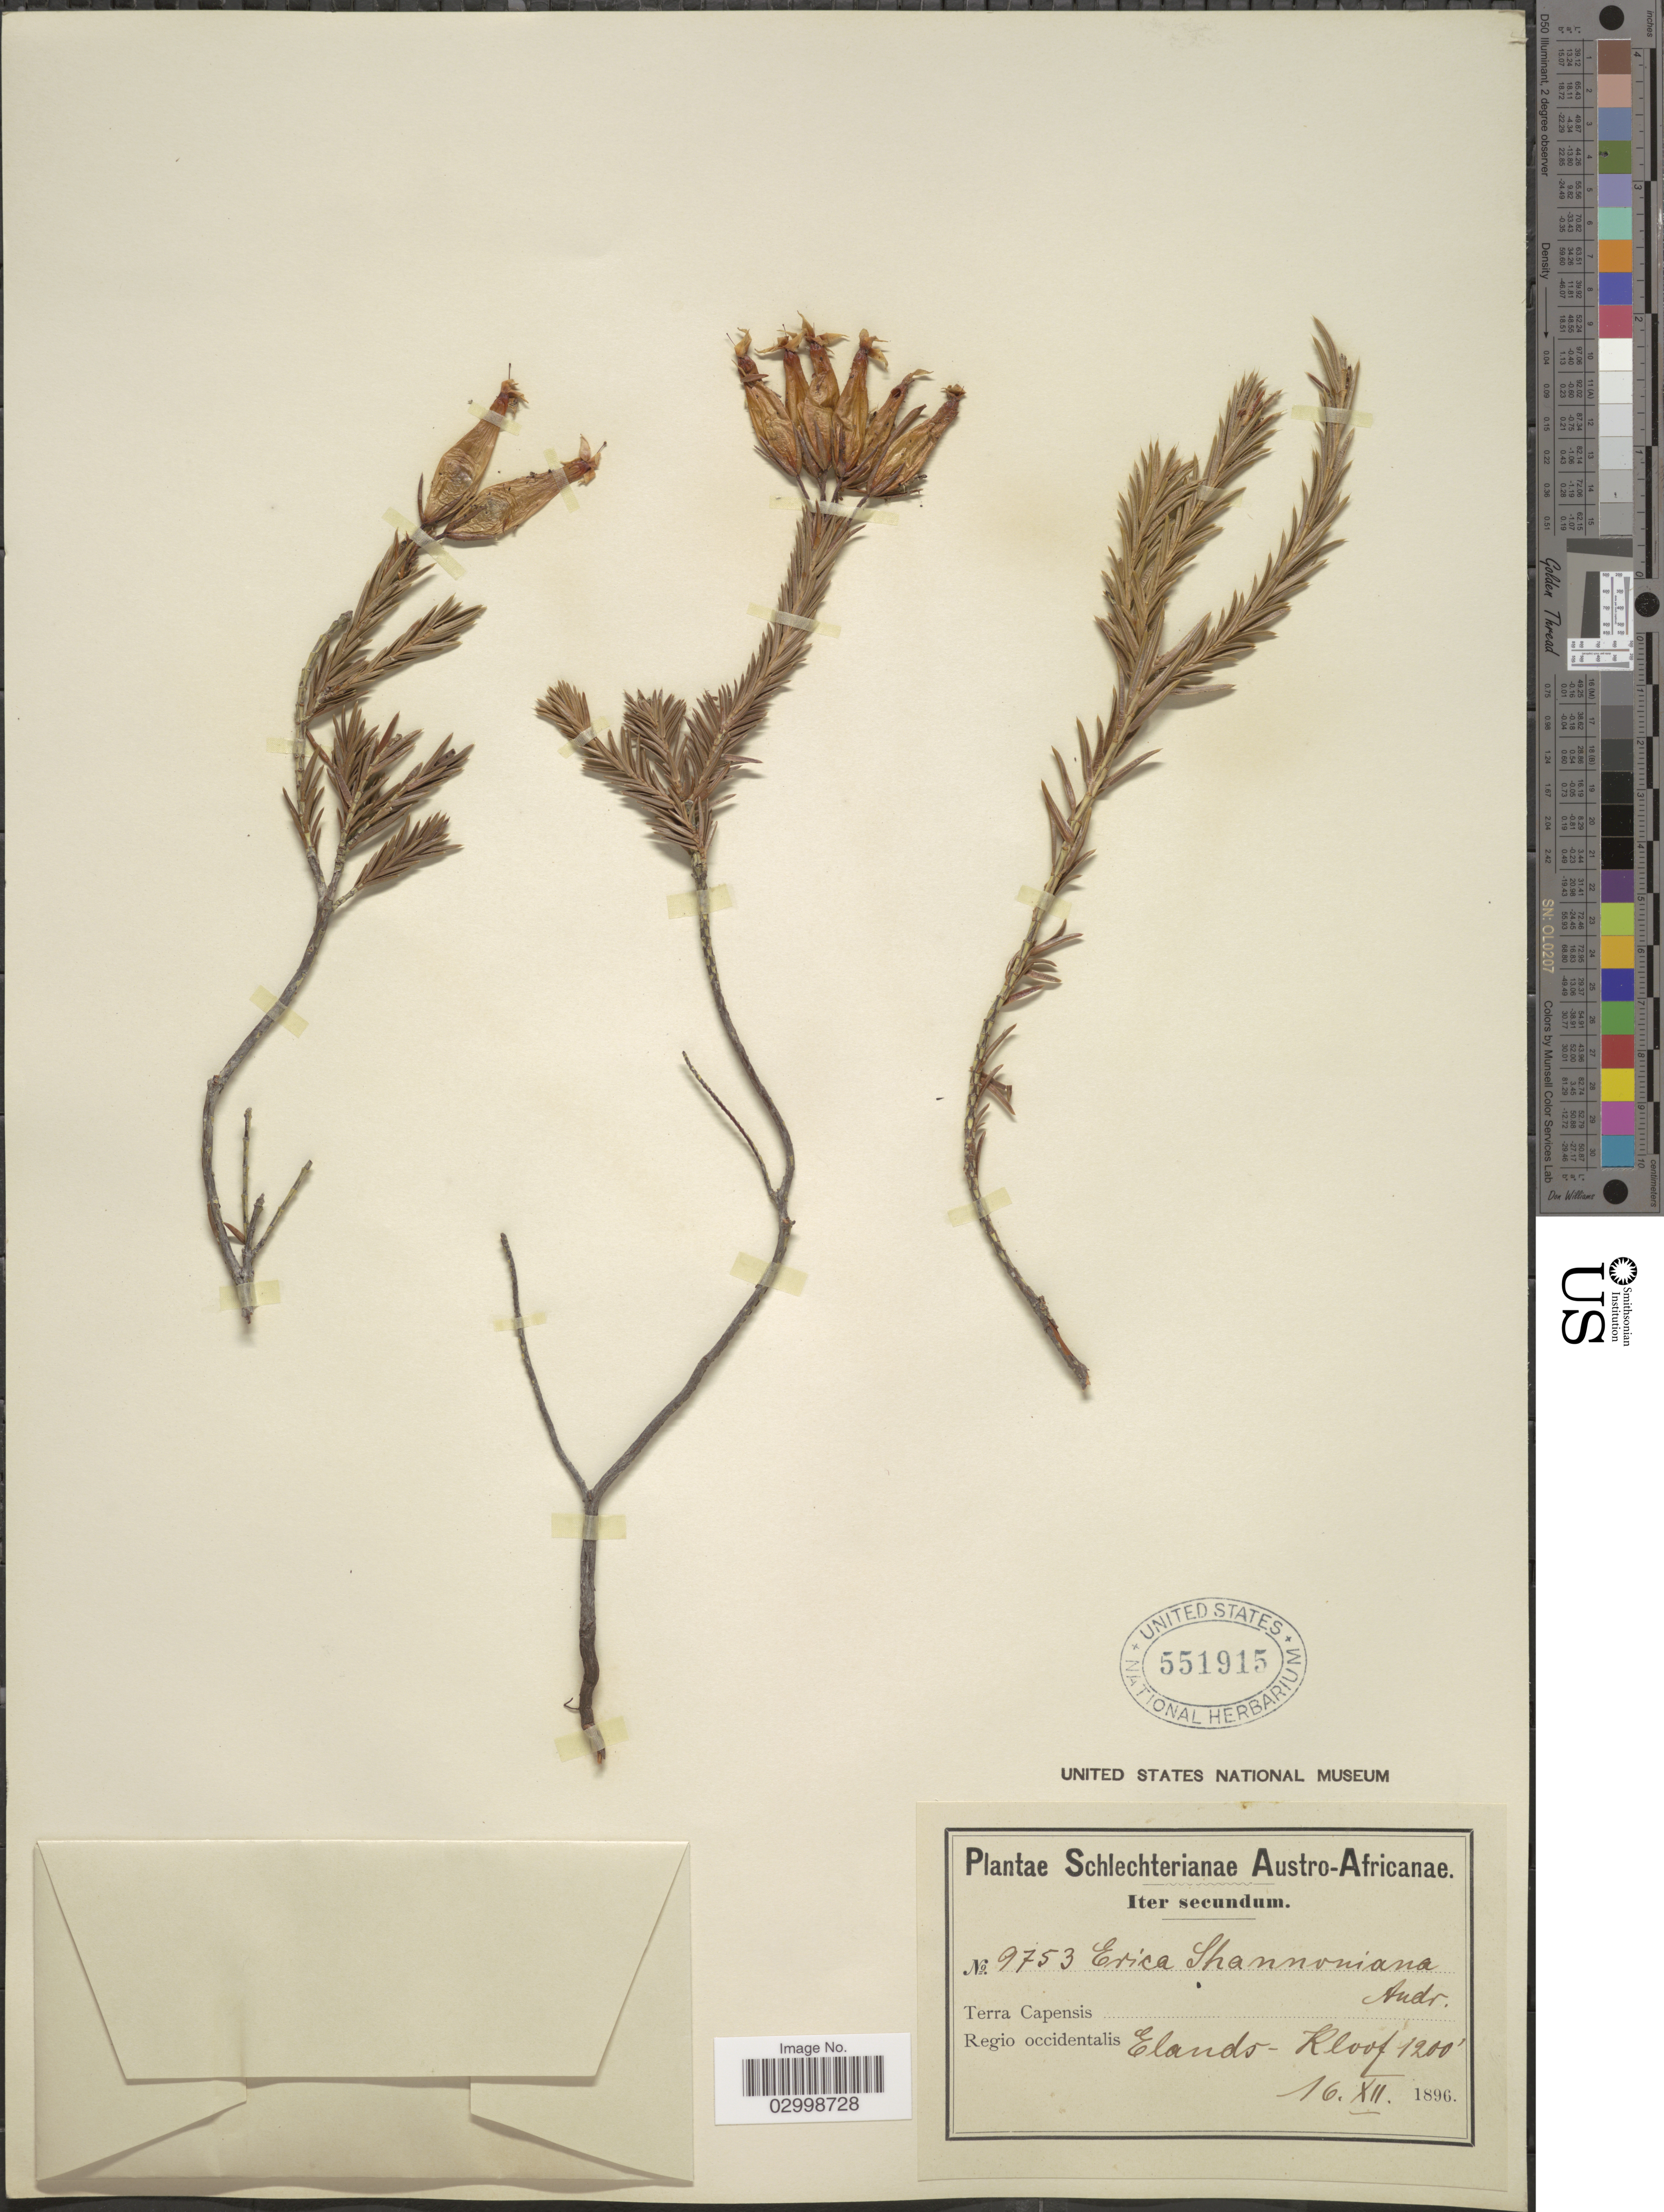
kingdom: Plantae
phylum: Tracheophyta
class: Magnoliopsida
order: Ericales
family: Ericaceae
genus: Erica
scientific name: Erica shannonea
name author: Andrews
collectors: Schlechter, --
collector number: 9753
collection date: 1896-12-16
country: South Africa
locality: Austro-Africanae. Terra Capensis. Regio occidentalis. Elands - Kloof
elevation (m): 366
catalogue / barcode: US 551915